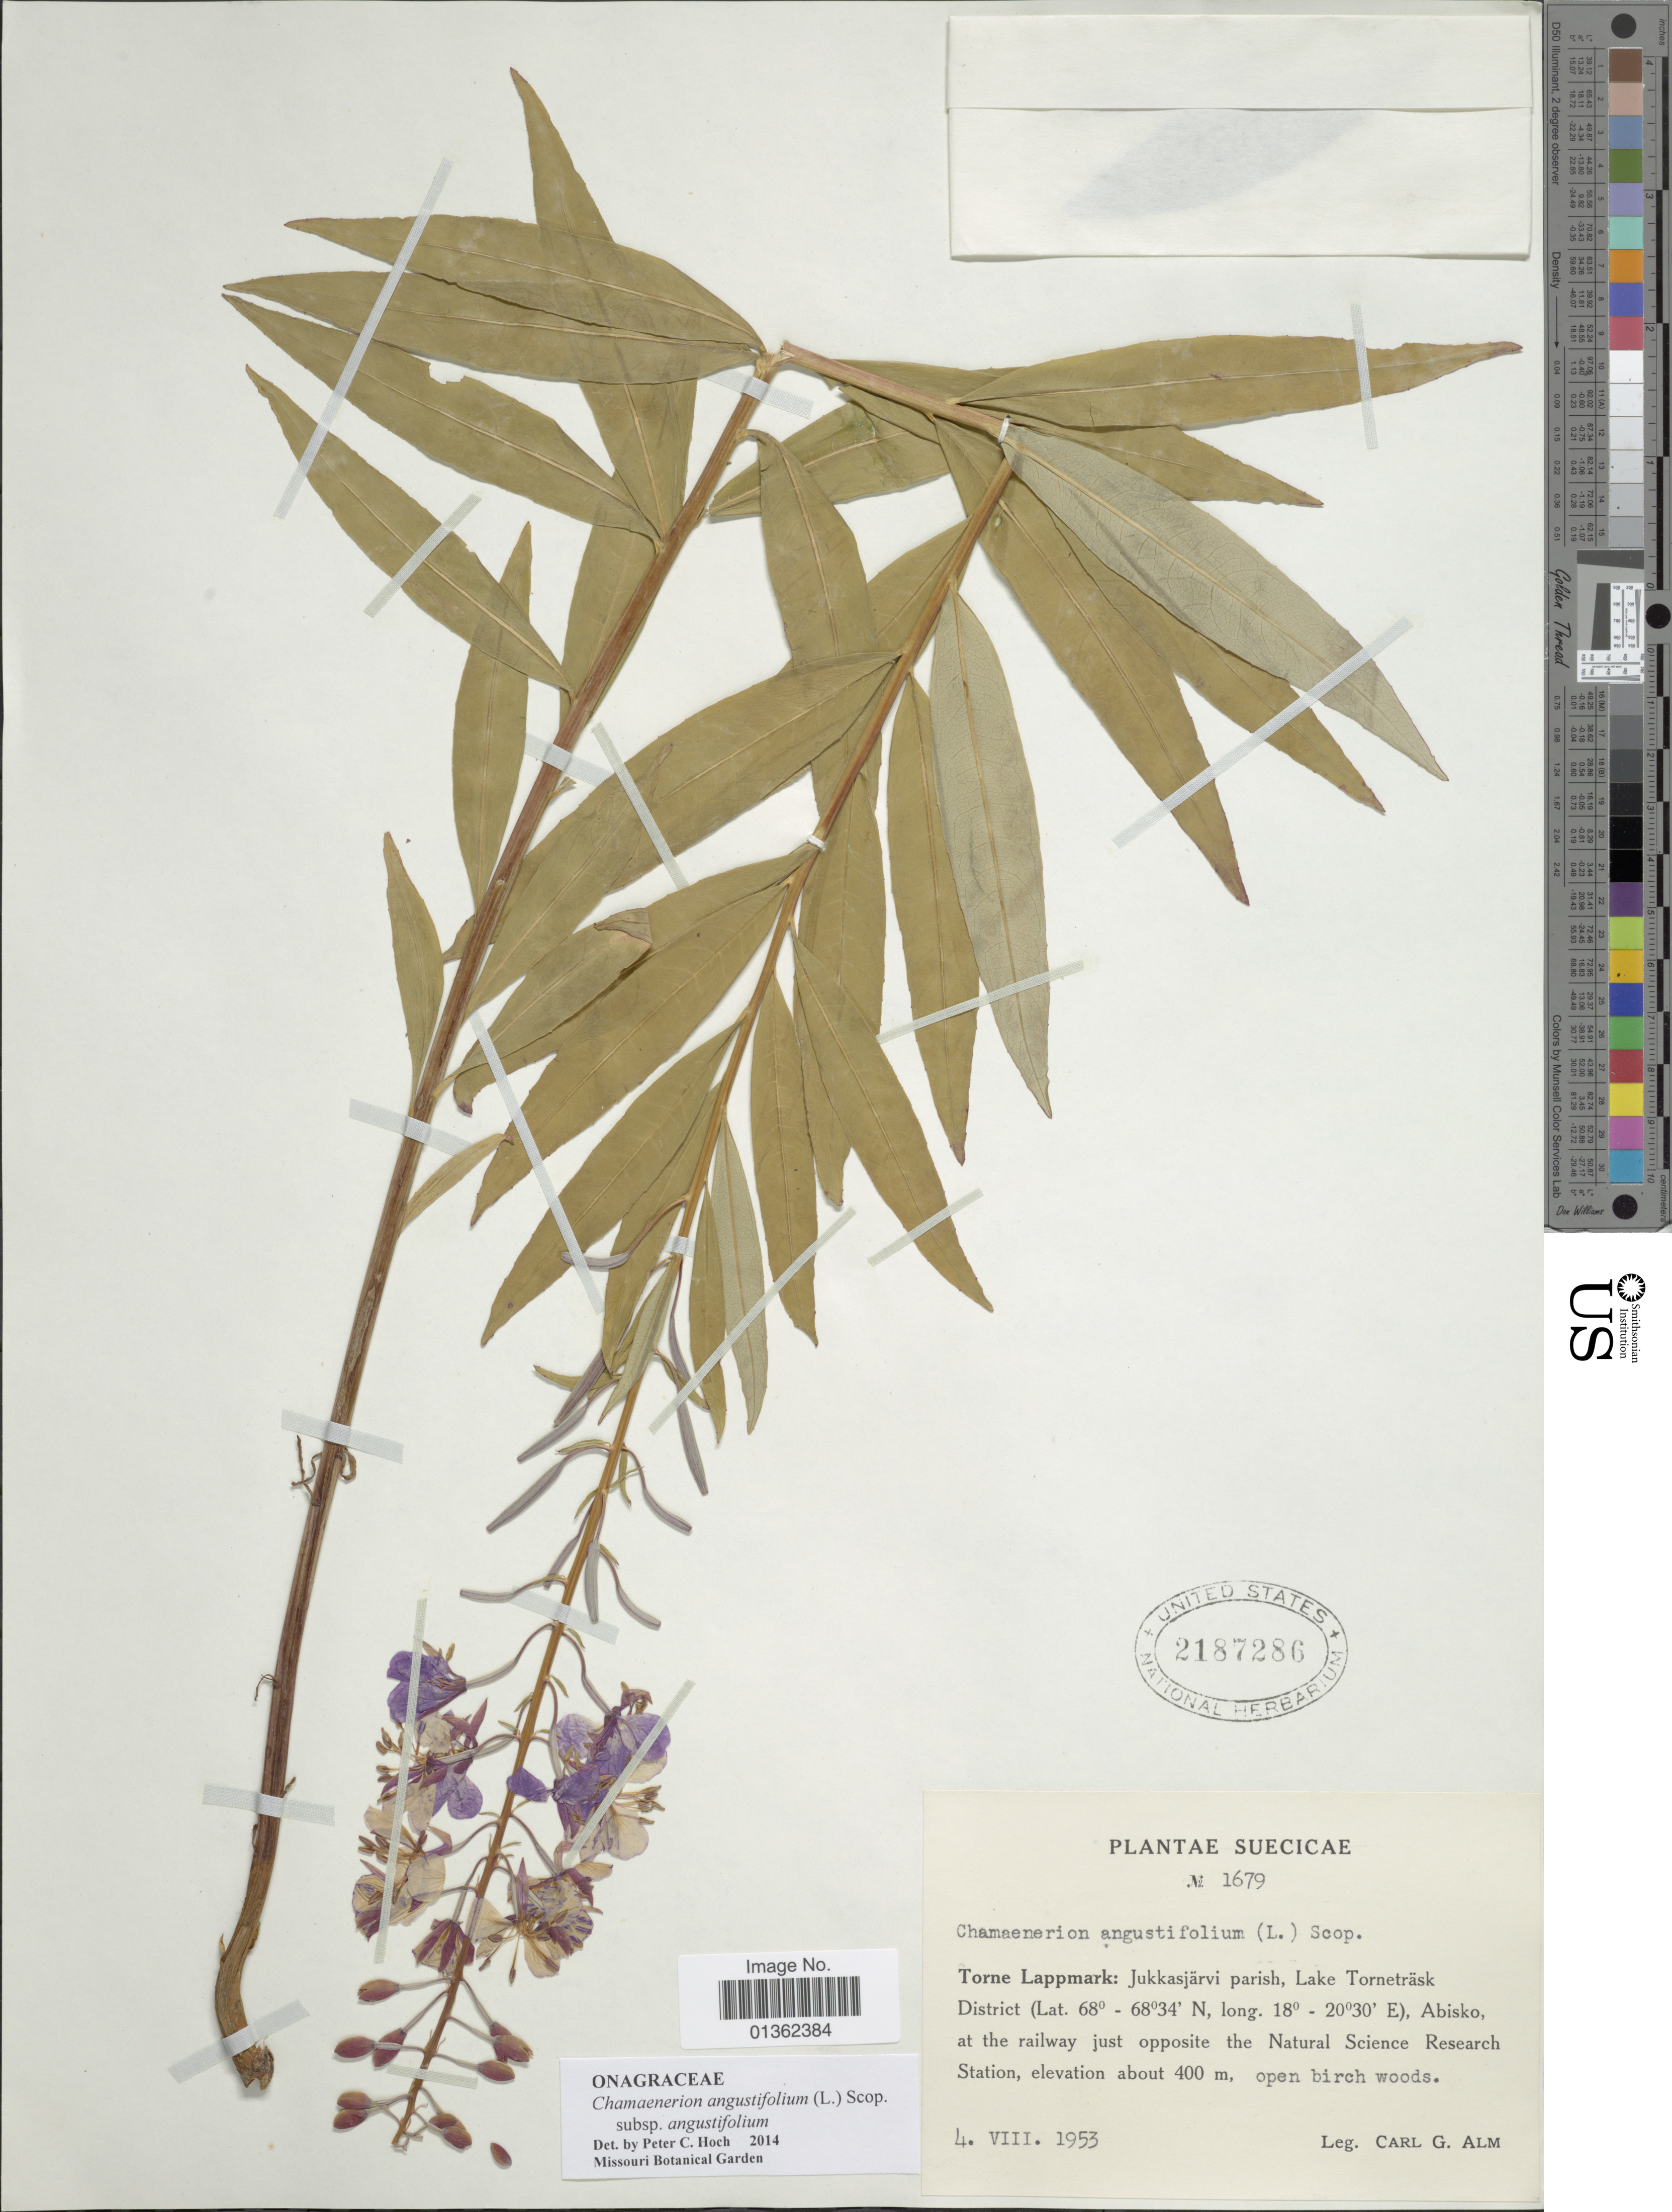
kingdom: Plantae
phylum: Tracheophyta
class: Magnoliopsida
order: Myrtales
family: Onagraceae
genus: Chamaenerion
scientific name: Chamaenerion angustifolium subsp. angustifolium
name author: (L.) Scop.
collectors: C. G. Alm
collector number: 1679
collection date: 1953-08-04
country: Sweden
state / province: Norrbotten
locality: Torne Lappmark: Jukkasjärvi parish, Lake Tornesträsk DIstrict, Abisko, at the railway just opposite the Natural Science Research Station.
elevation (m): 400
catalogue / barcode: US 2187286